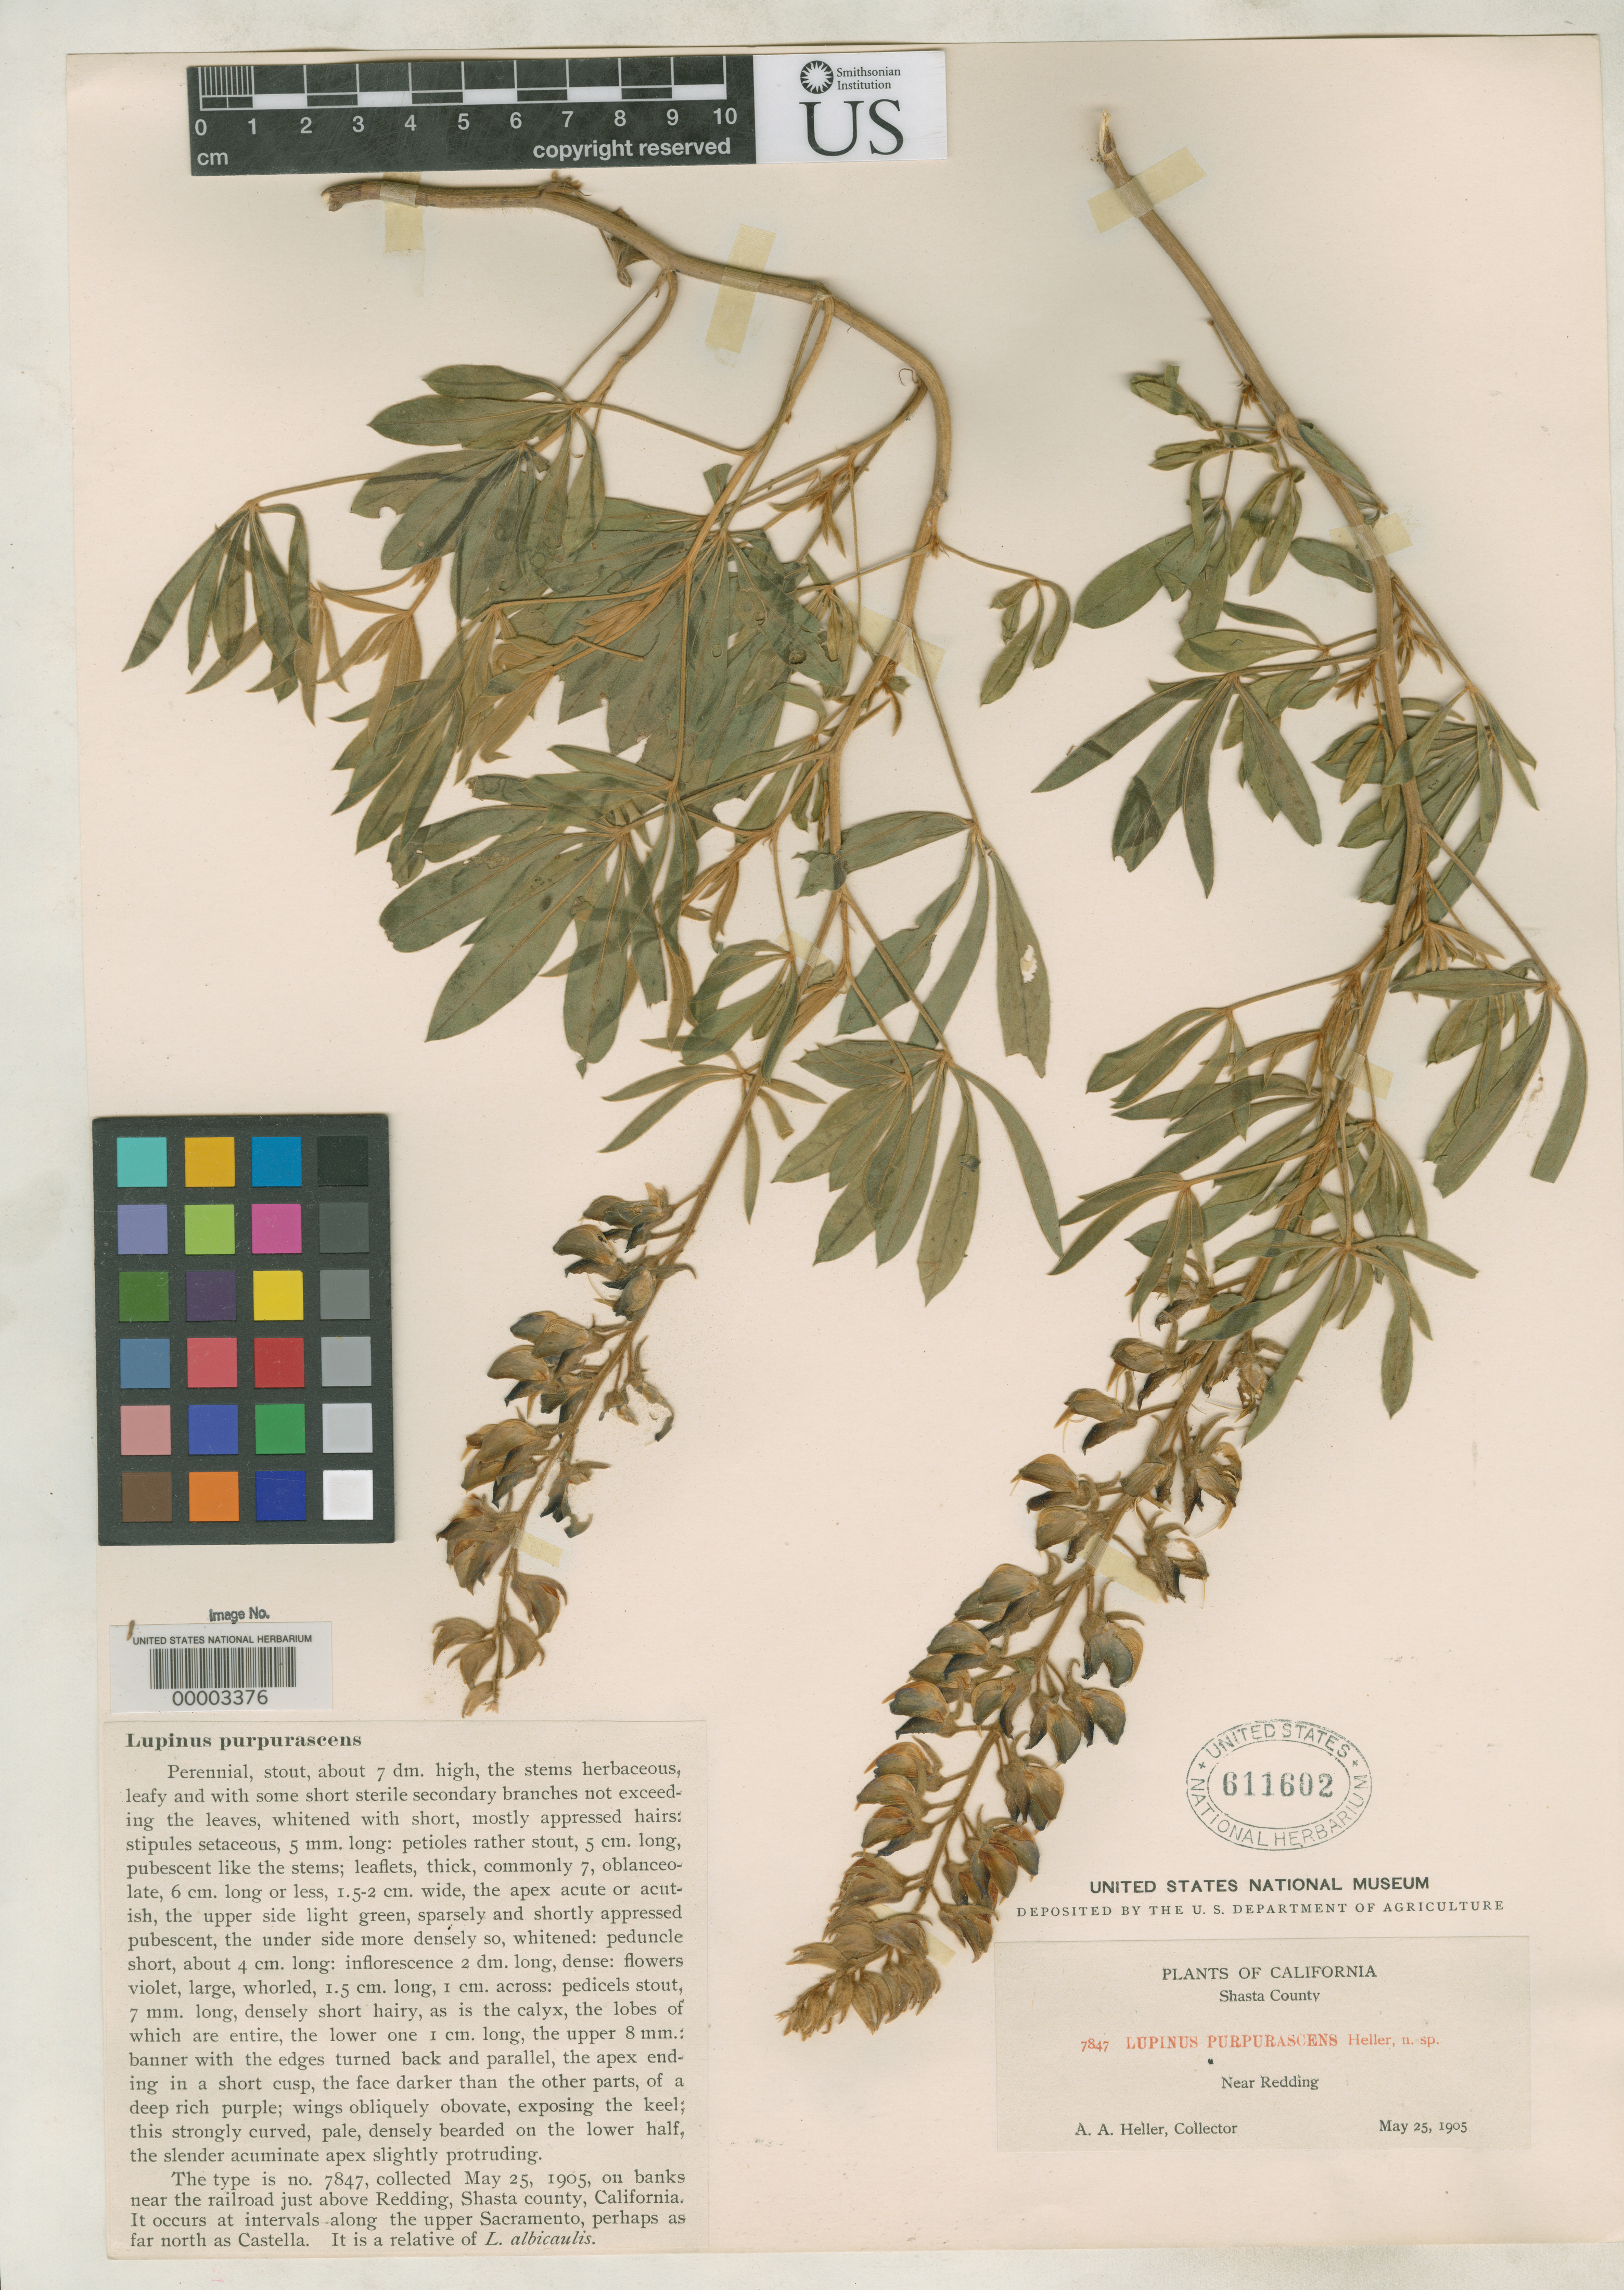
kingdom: Plantae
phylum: Tracheophyta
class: Magnoliopsida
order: Fabales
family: Fabaceae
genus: Lupinus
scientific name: Lupinus purpurascens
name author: A. Heller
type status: Isotype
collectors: A. A. Heller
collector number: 7847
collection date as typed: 25 May 1905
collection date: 1905-05-25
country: United States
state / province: California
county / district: Shasta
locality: Above Redding.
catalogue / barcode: US 611602